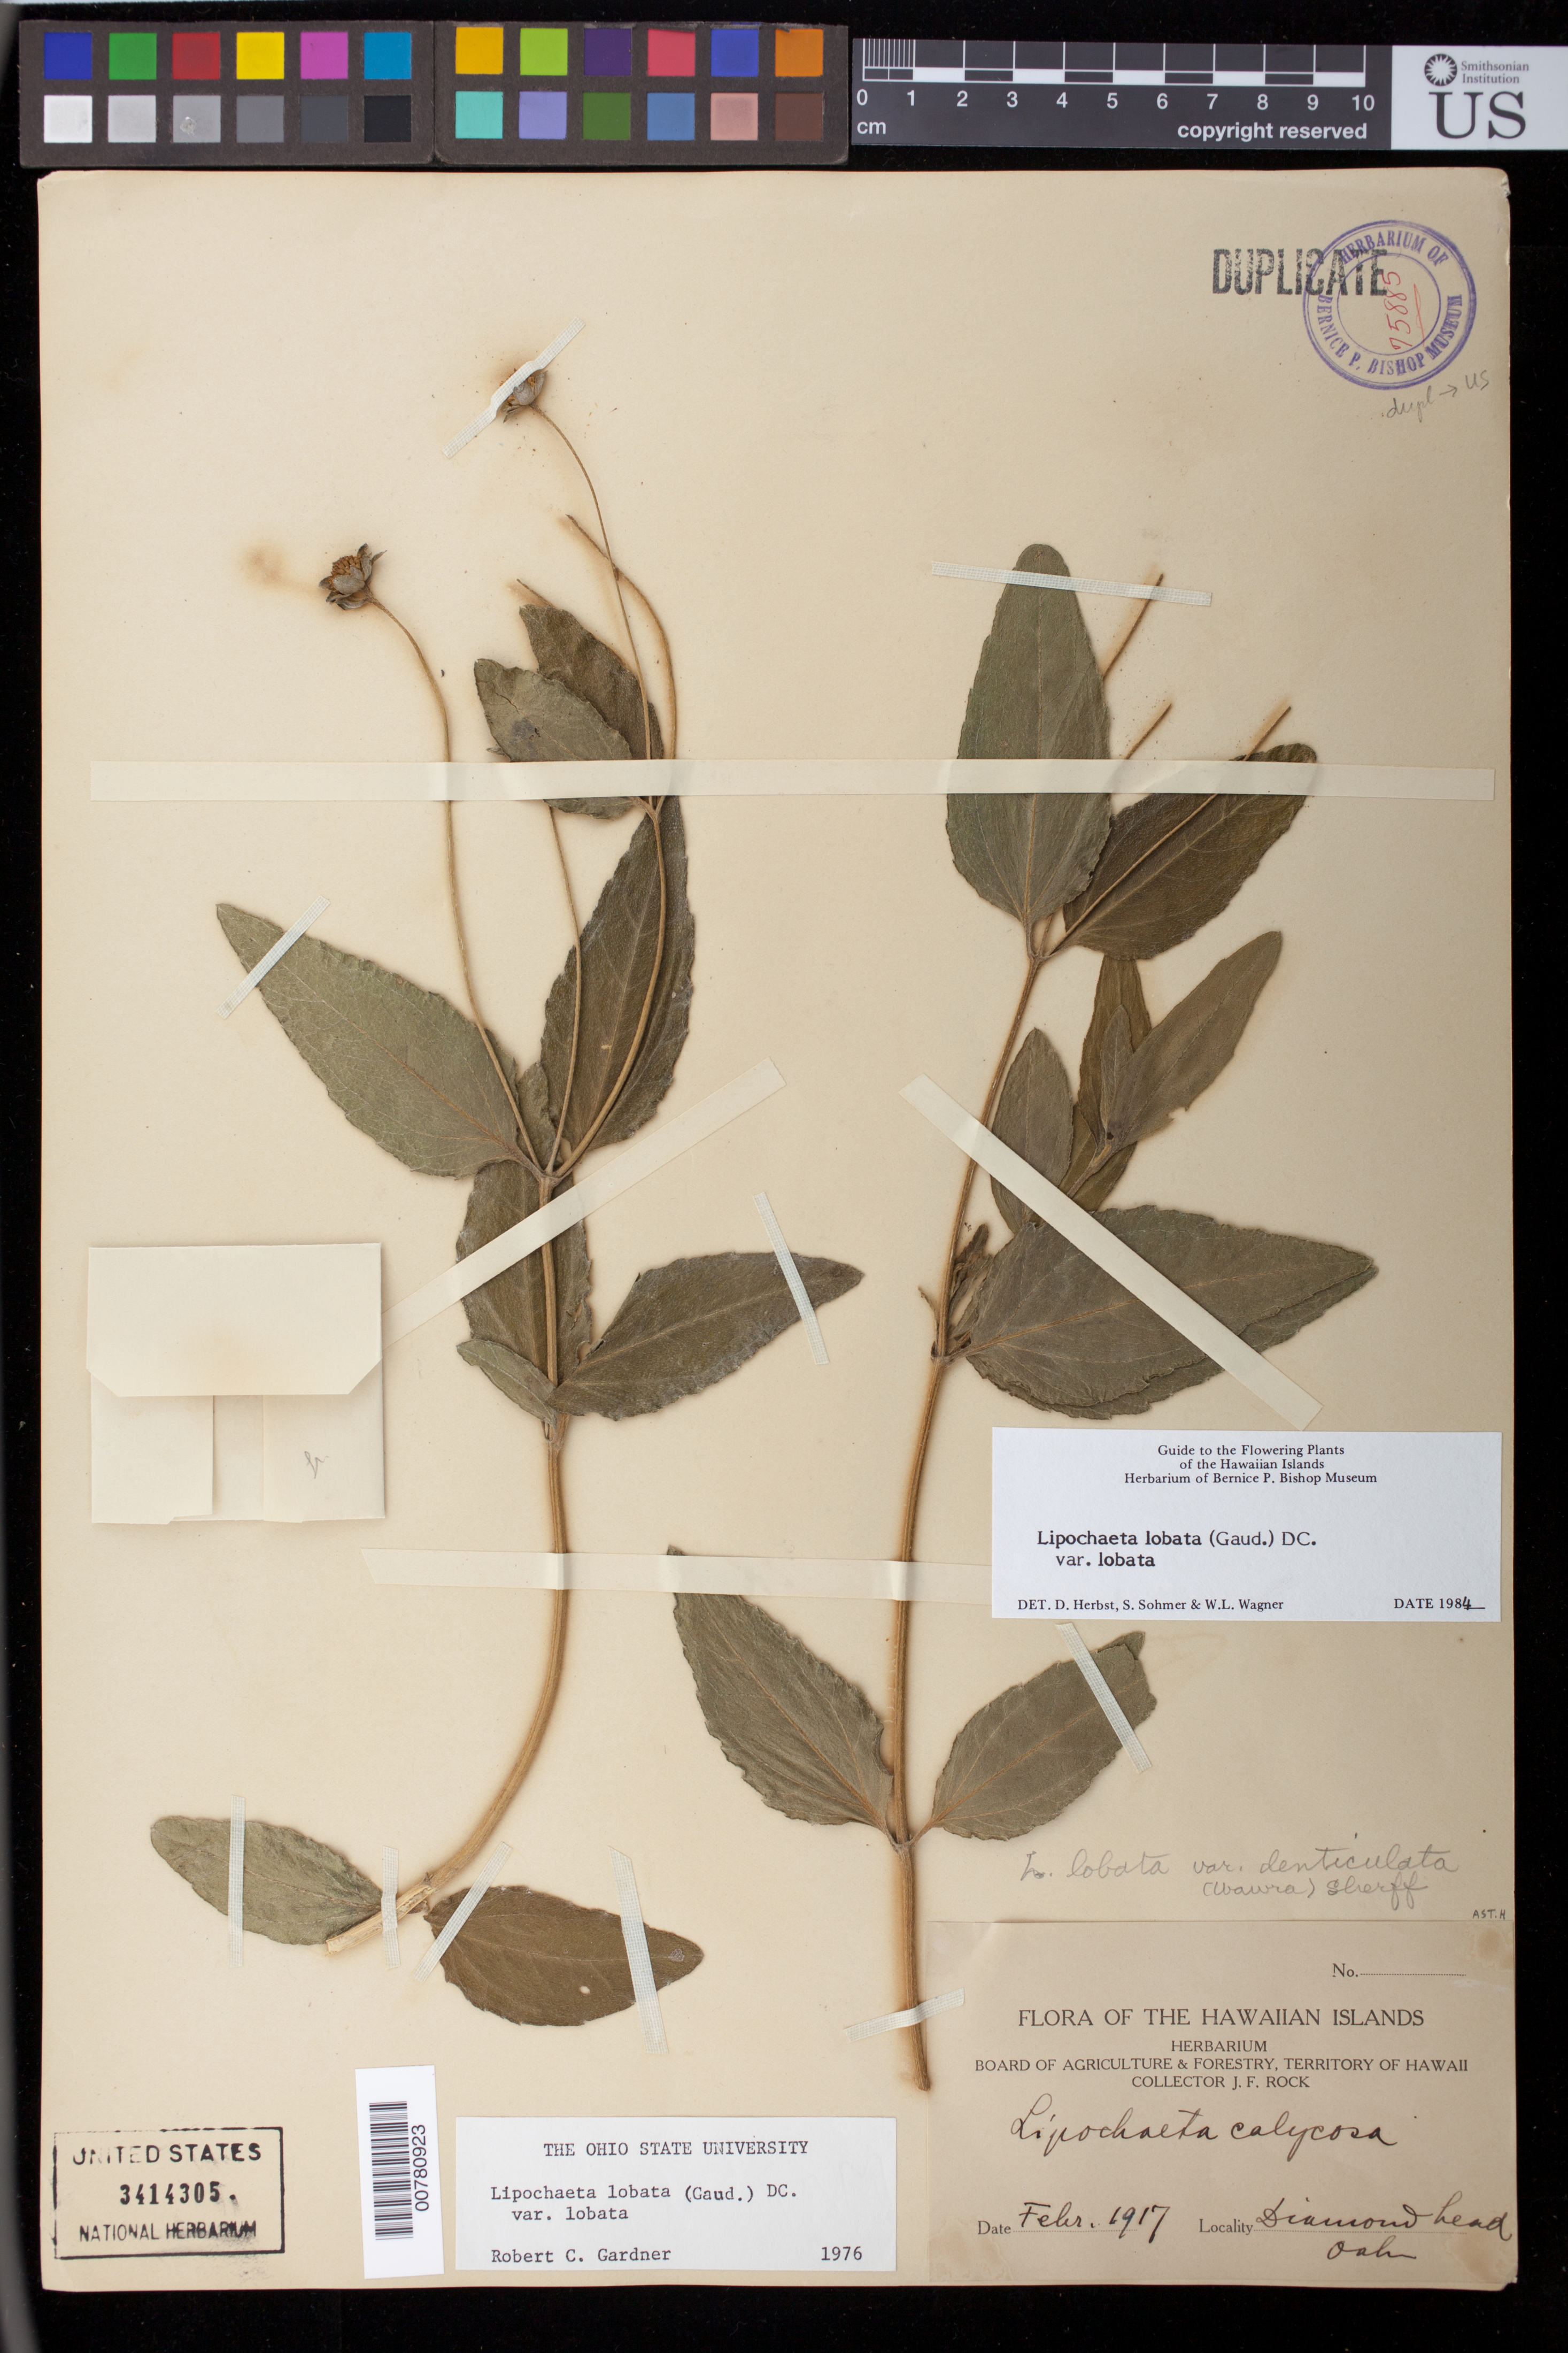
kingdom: Plantae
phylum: Tracheophyta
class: Magnoliopsida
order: Asterales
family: Asteraceae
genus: Lipochaeta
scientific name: Lipochaeta lobata var. lobata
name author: (Gaudich.) DC.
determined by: Wagner, W. L.; Herbst, D. R.; Sohmer, S. H.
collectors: J. F. Rock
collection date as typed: Feb 1917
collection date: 1917-02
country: United States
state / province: Hawaii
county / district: Honolulu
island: Oahu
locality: Diamond Head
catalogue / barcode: US 3414305